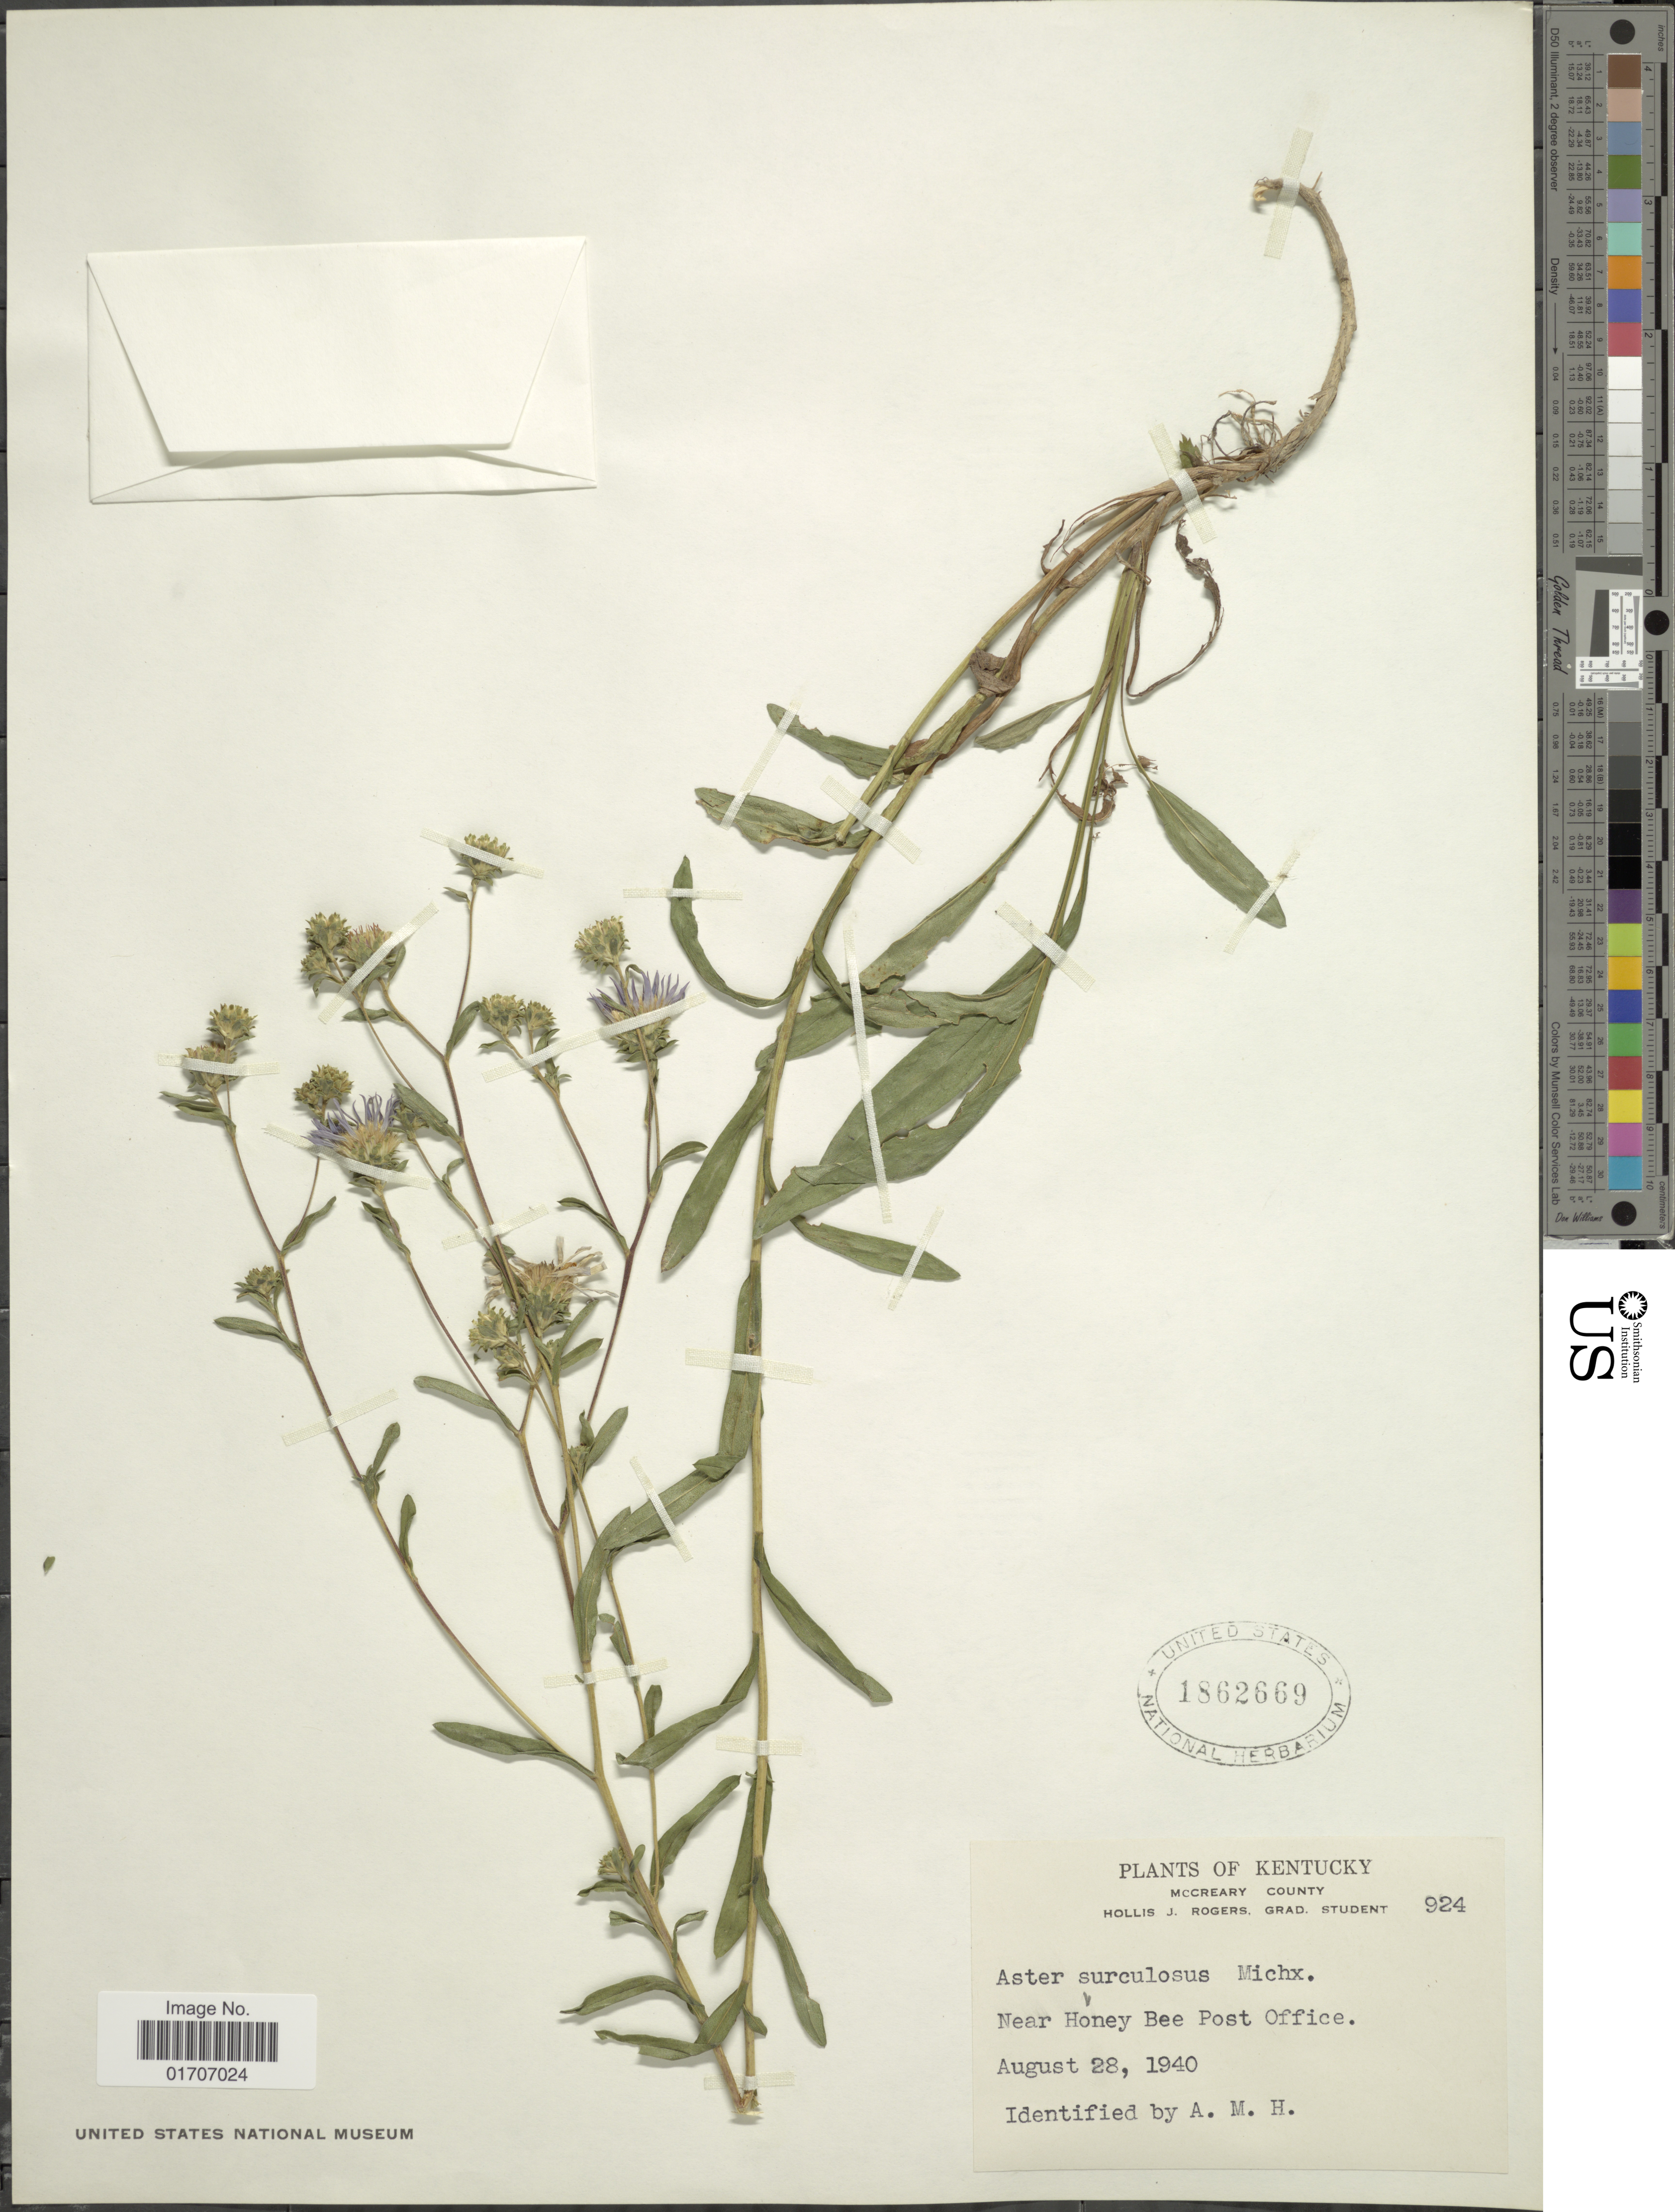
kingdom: Plantae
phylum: Tracheophyta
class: Magnoliopsida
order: Asterales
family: Asteraceae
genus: Eurybia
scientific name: Eurybia surculosa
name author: (Michx.) G.L. Nesom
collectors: H. J. Rogers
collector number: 924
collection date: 1940-08-28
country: United States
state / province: Kentucky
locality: McCreary County. Near Honey Bee Post Office.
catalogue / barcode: US 1862669